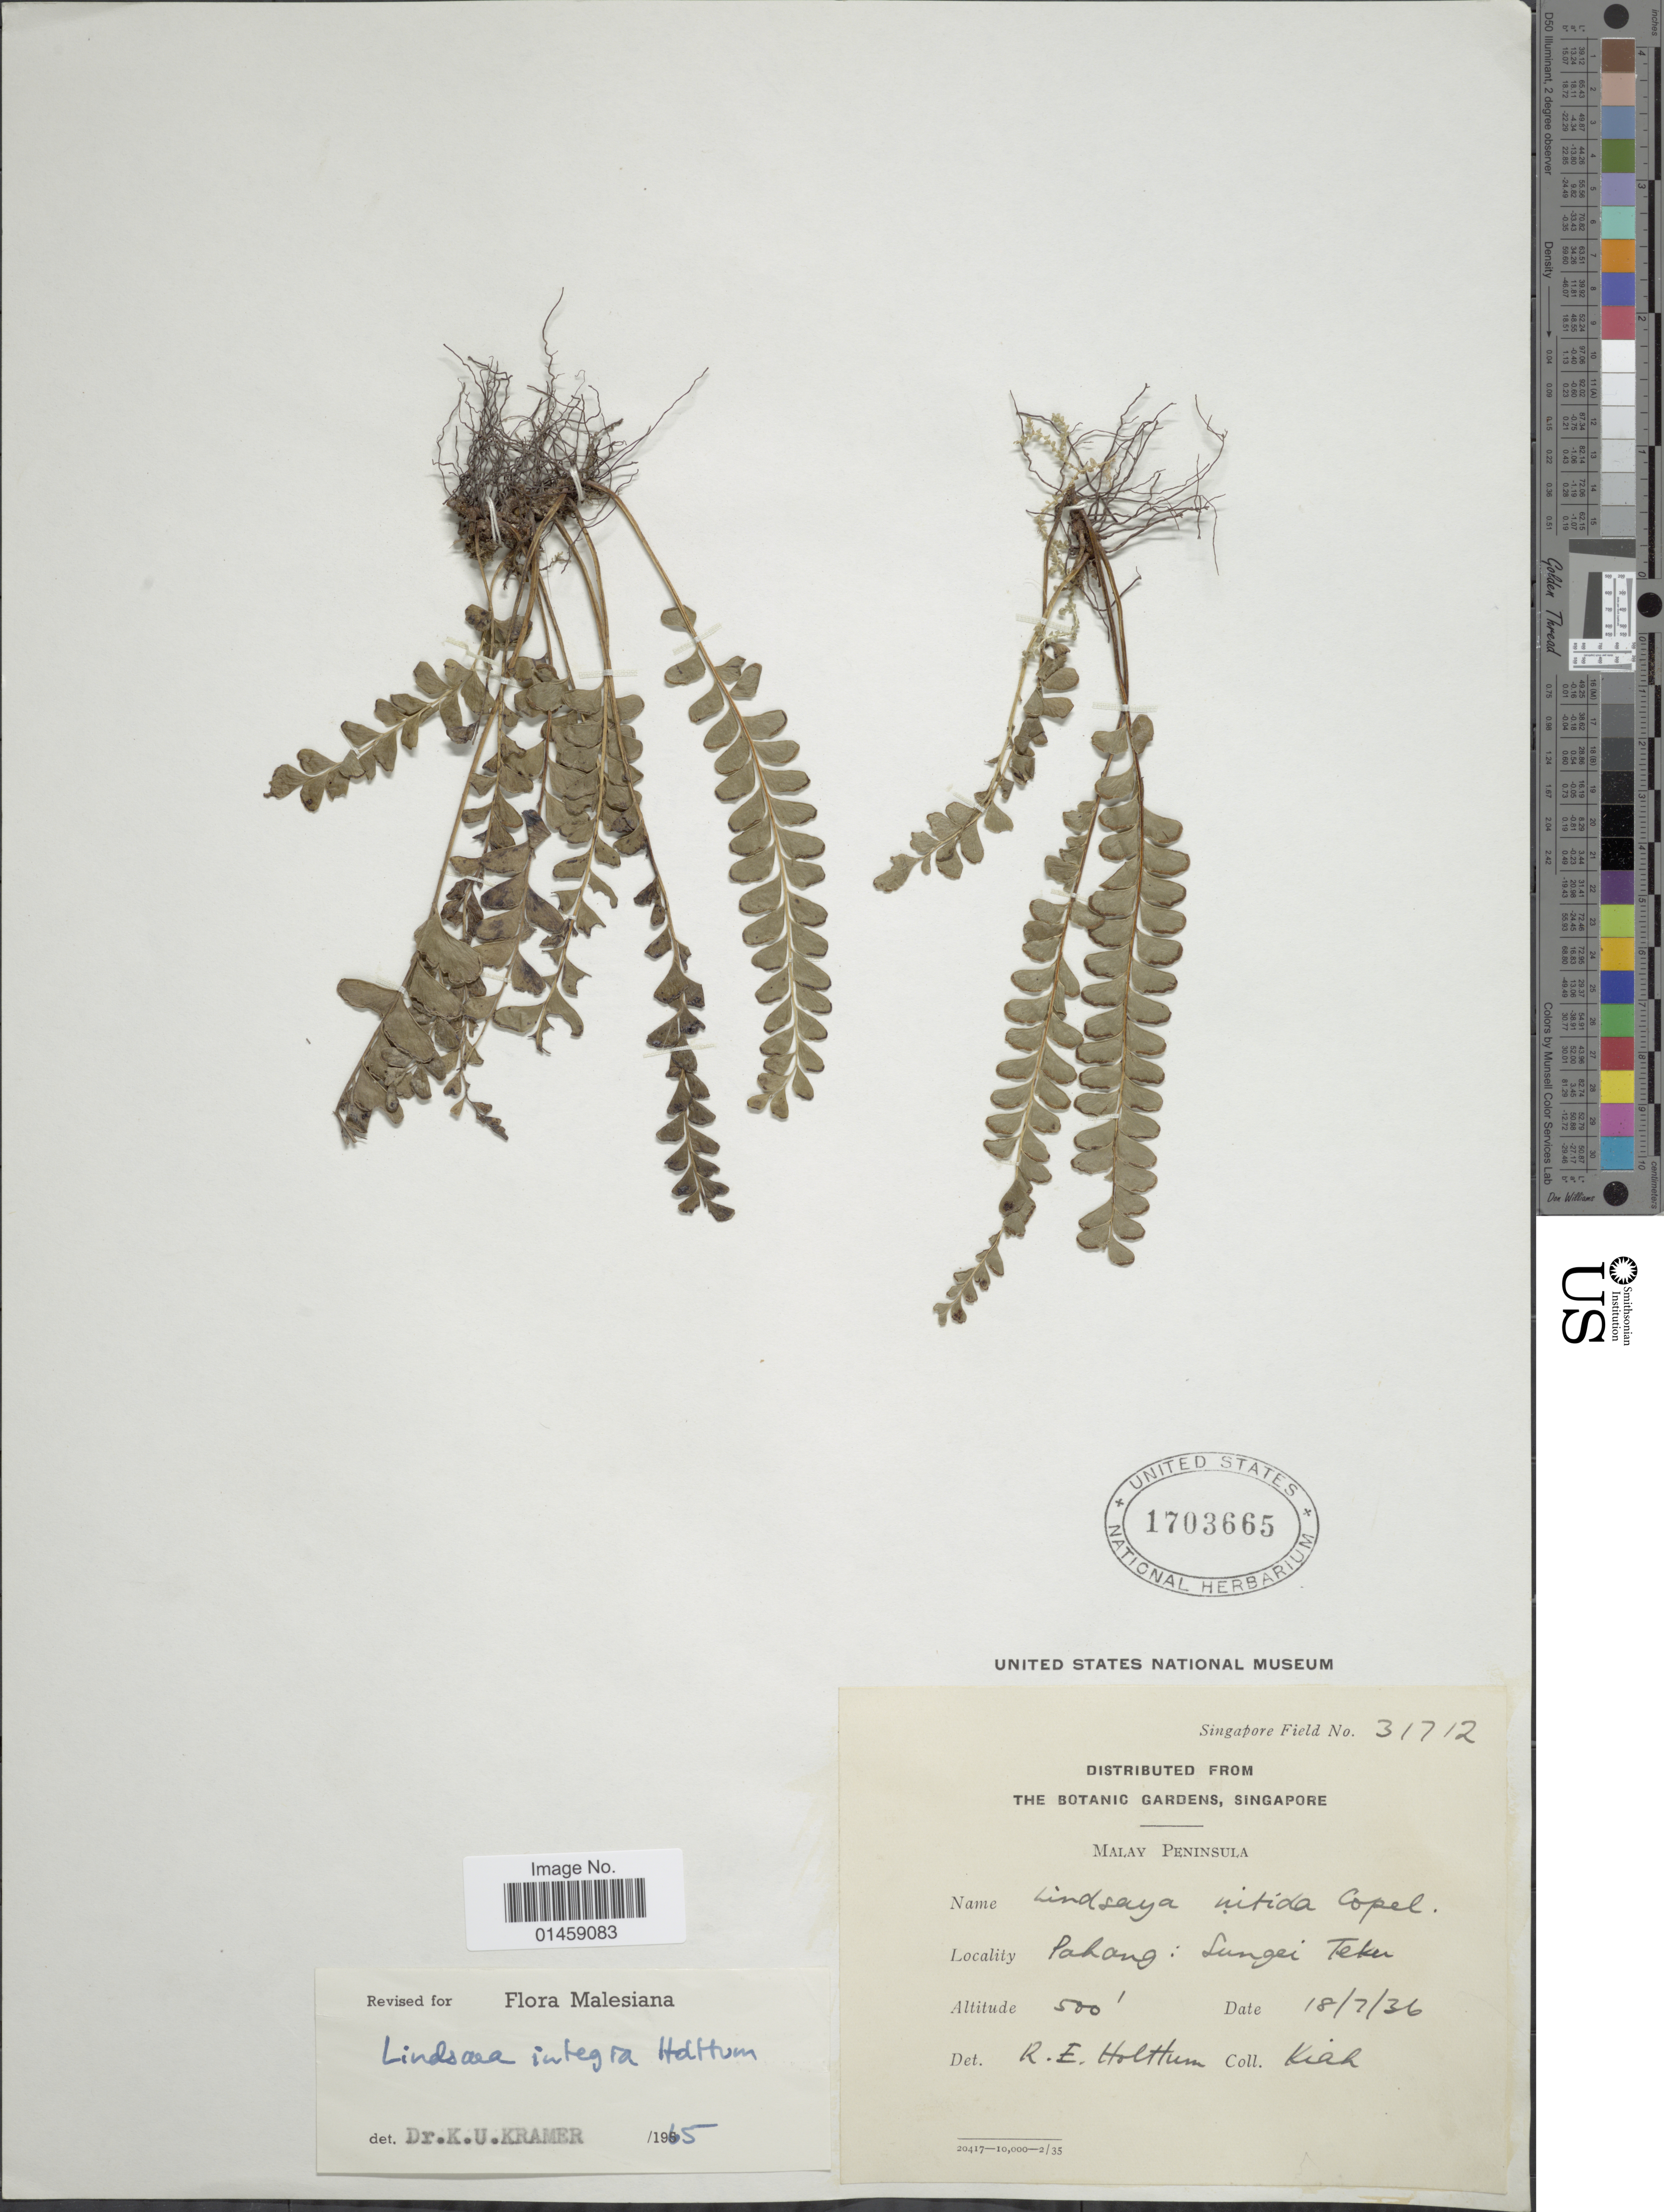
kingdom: Plantae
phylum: Tracheophyta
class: Polypodiopsida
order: Polypodiales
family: Lindsaeaceae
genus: Lindsaea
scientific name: Lindsaea integra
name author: Holttum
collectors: -. Kiah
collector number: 31712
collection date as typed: Transcribed d/m/y: 18/2/36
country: Malaysia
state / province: Pahang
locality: Malay Peninsula, Sungei Teku.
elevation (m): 152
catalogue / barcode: US 1703665